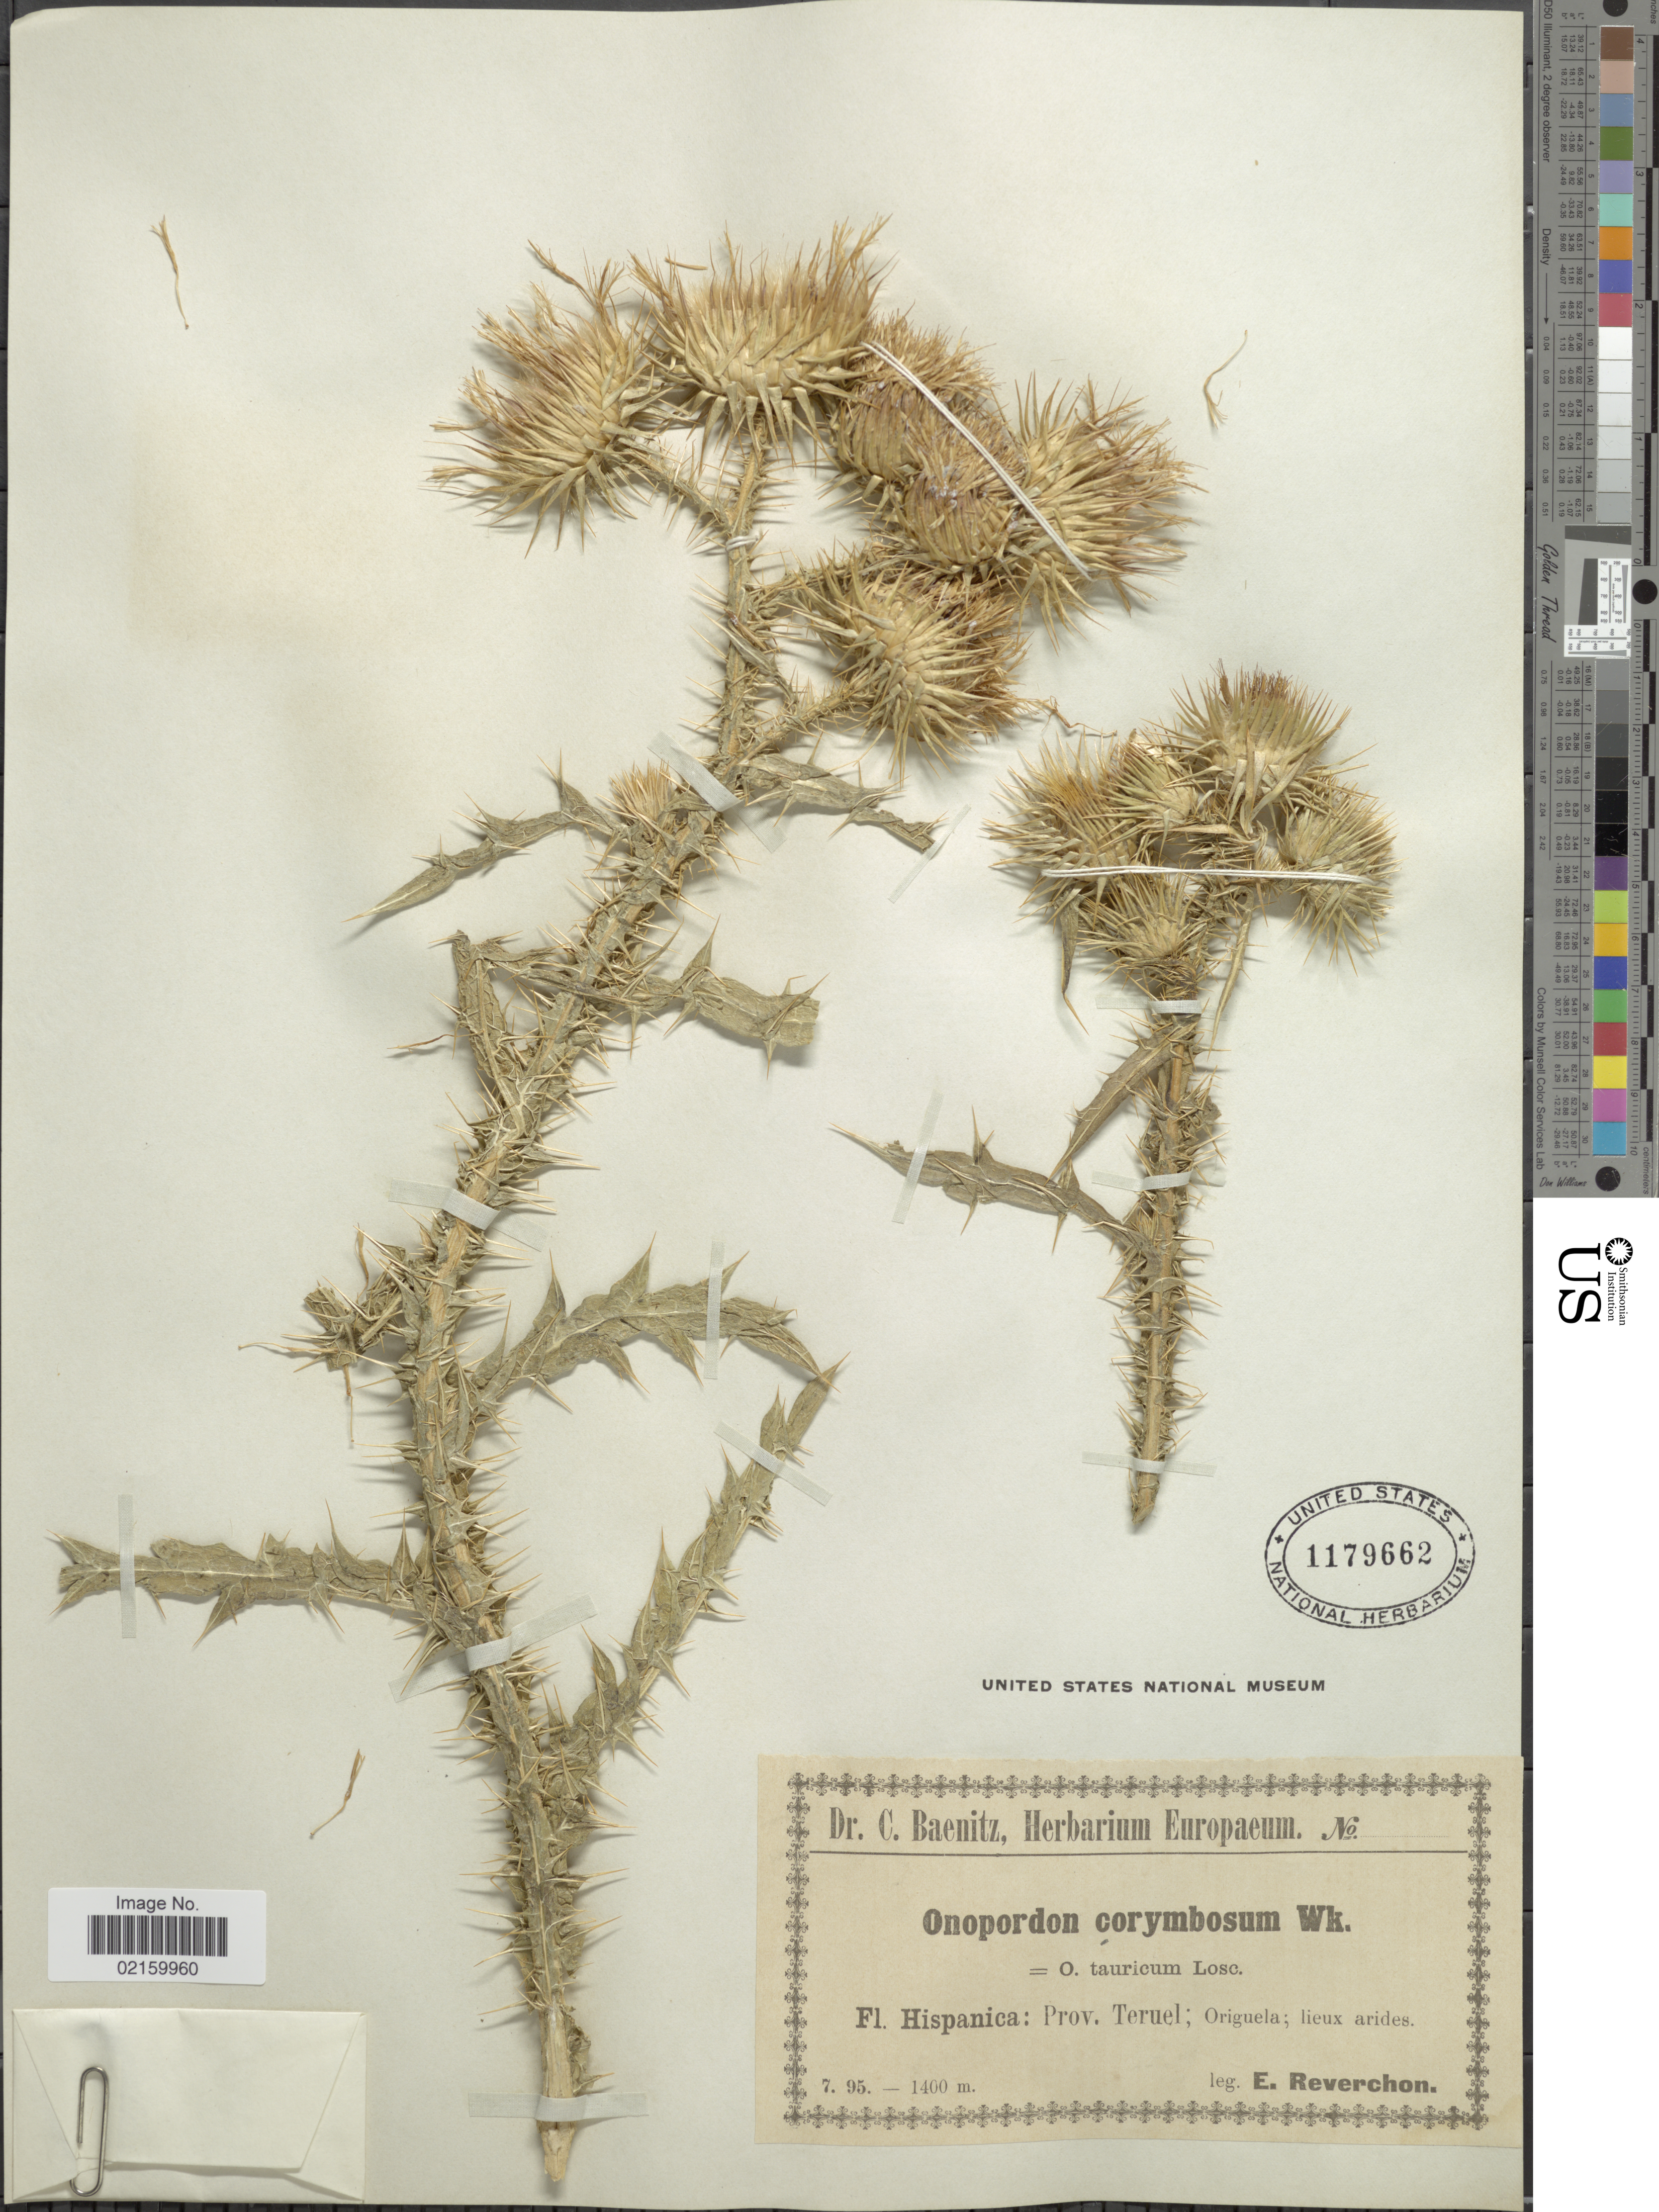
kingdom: Plantae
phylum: Tracheophyta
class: Magnoliopsida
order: Asterales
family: Asteraceae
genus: Onopordum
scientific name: Onopordum corymbosum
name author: Willk.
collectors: E. Reverchon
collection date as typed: Transcribed d/m/y: /7/95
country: Spain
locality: Hispanica: Prov. Teruel; Origuela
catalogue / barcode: US 1179662